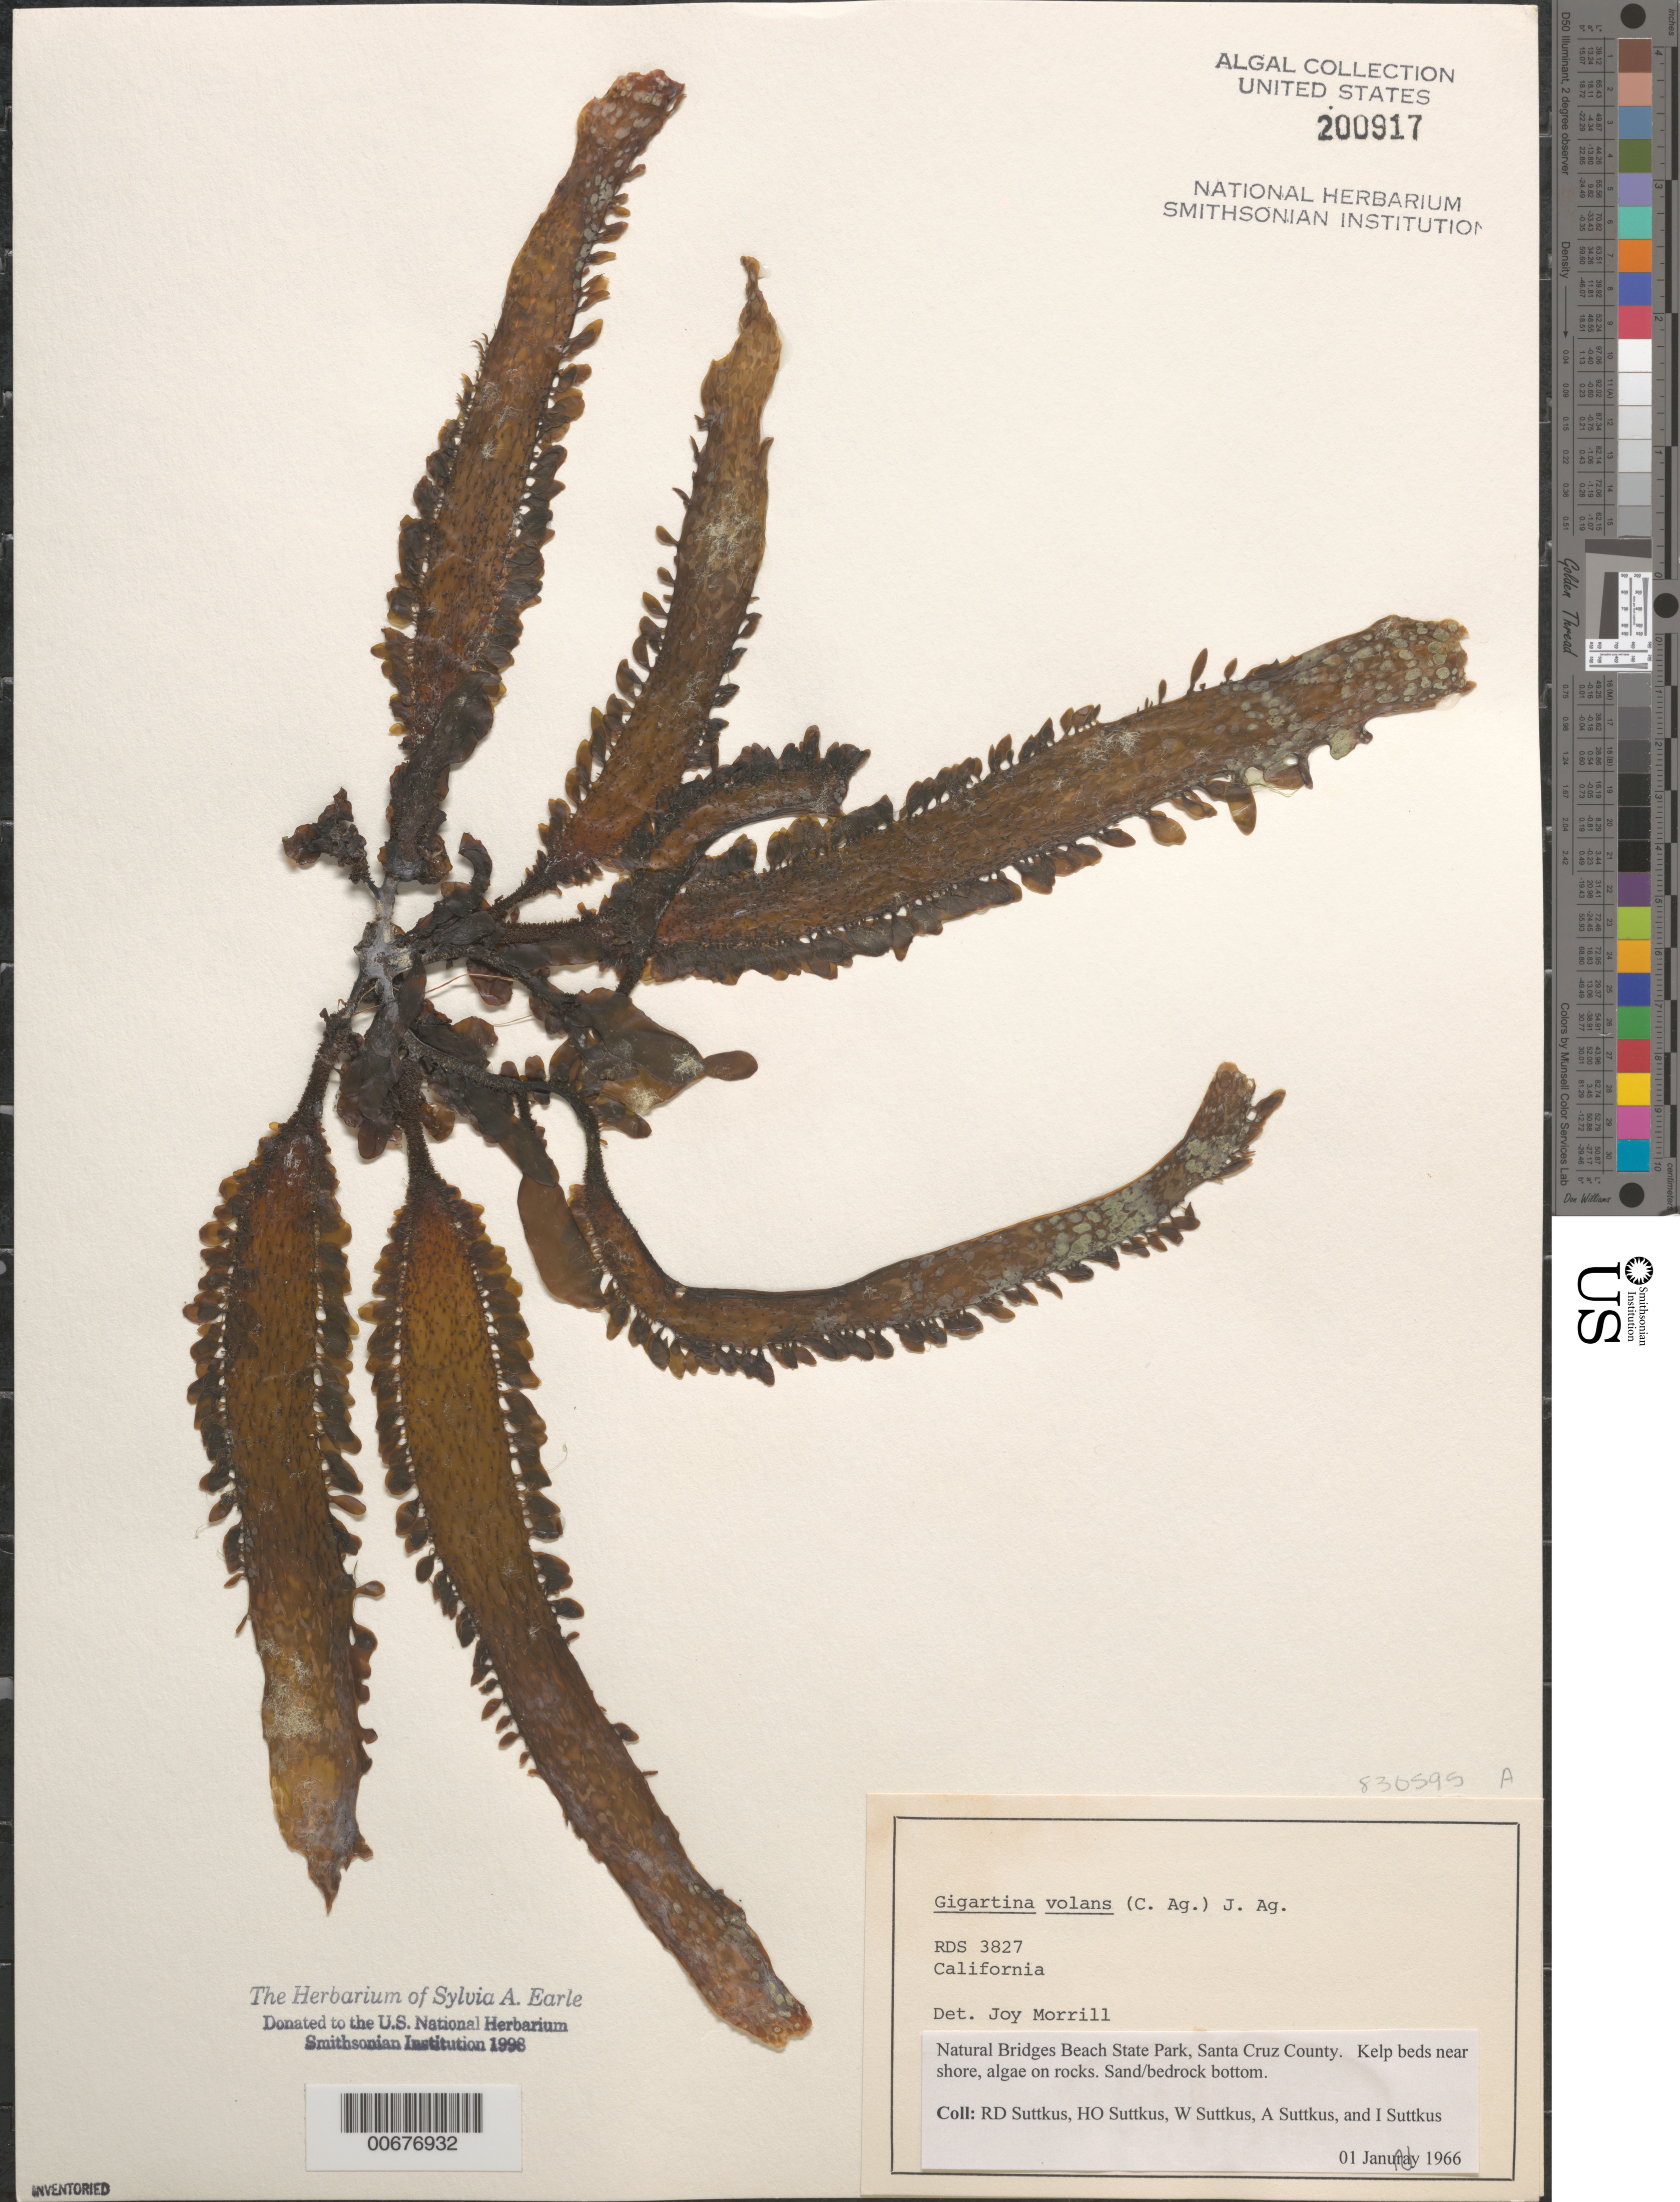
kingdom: Plantae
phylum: Rhodophyta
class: Florideophyceae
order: Gigartinales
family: Gigartinaceae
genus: Mazzaella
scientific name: Mazzaella volans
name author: (C. Agardh) Fredericq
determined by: Algae name updating Project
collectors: R. Suttkus, H. Suttkus, W. Suttkus, A. Suttkus & I. Suttkus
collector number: RDS 3827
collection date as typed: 01 Jan 1966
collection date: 1966-01-01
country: United States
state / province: California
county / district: Santa Cruz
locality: Natural Bridges Beach State Park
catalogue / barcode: US 200917